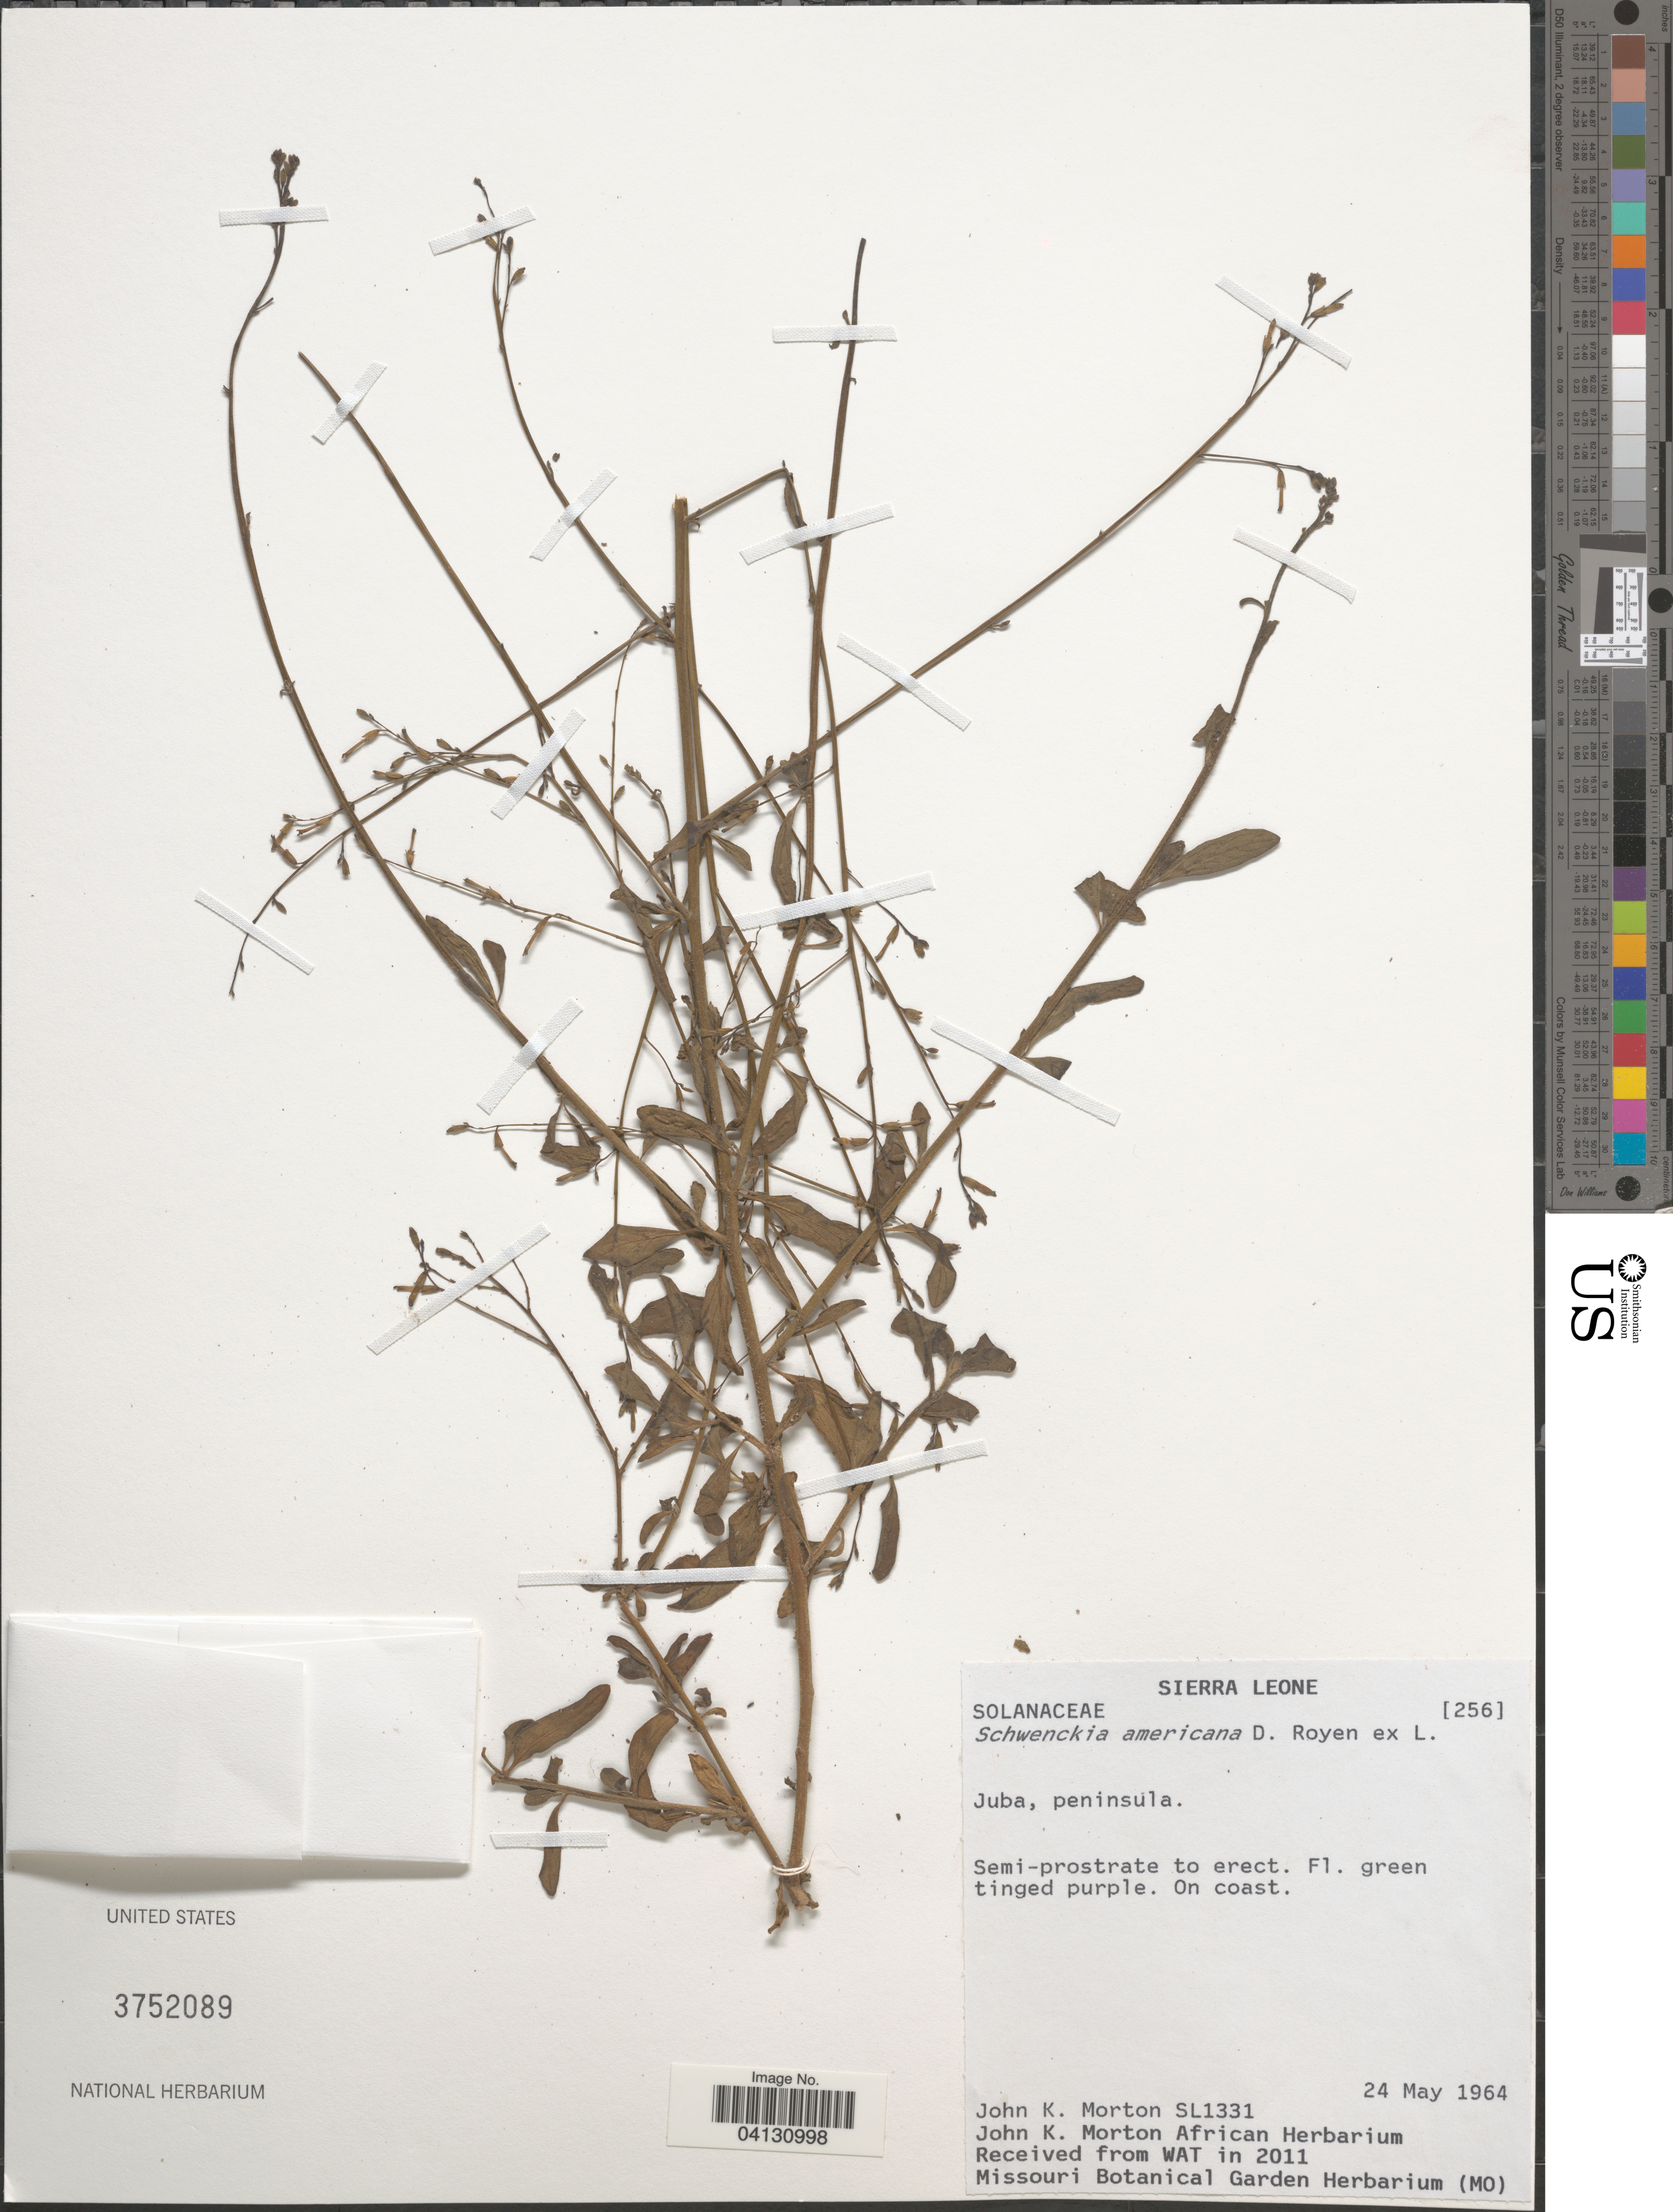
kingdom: Plantae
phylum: Tracheophyta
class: Magnoliopsida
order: Solanales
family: Solanaceae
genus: Schwenckia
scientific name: Schwenckia americana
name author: L.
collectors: J. K. Morton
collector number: SL1331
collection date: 1964-05-24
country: Sierra Leone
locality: Juba, peninsula.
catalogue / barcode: US 3752089